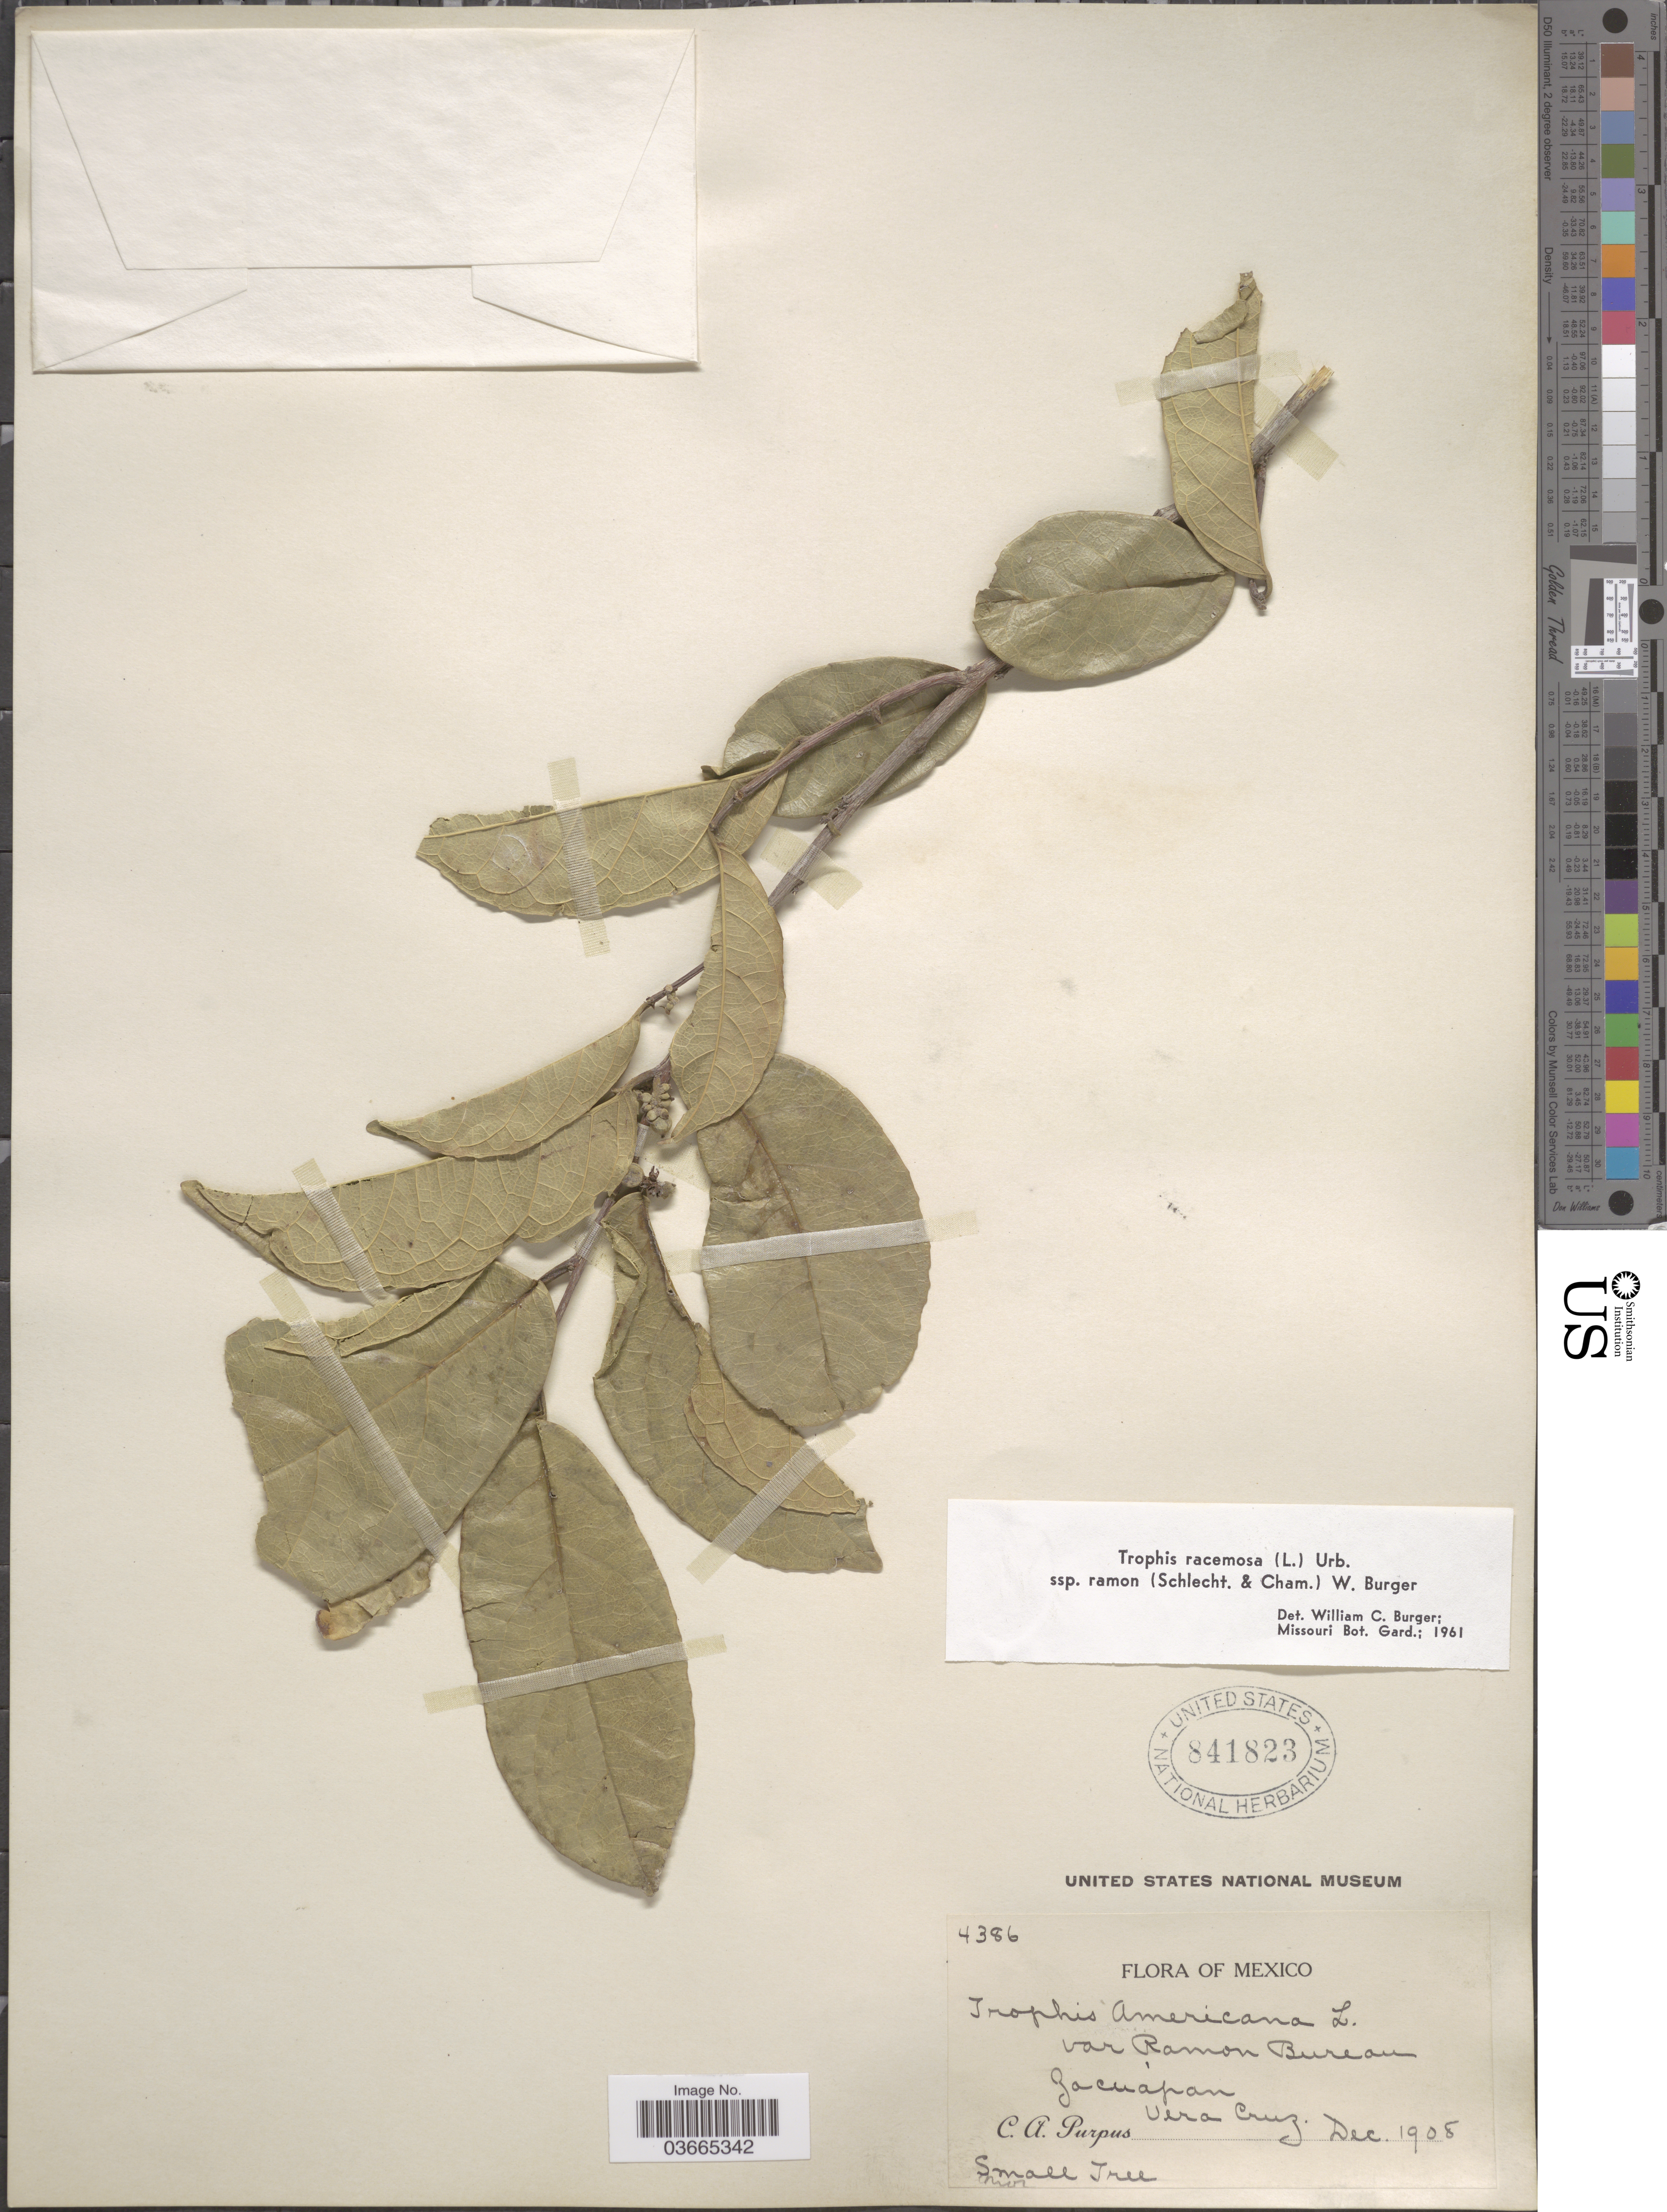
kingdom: Plantae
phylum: Tracheophyta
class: Magnoliopsida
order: Rosales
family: Moraceae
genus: Trophis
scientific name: Trophis racemosa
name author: (L.) Urb.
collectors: C. A. Purpus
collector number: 4386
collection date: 1908-12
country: Mexico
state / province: Veracruz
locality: Zacuapan. Vera Cruz.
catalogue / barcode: US 841823